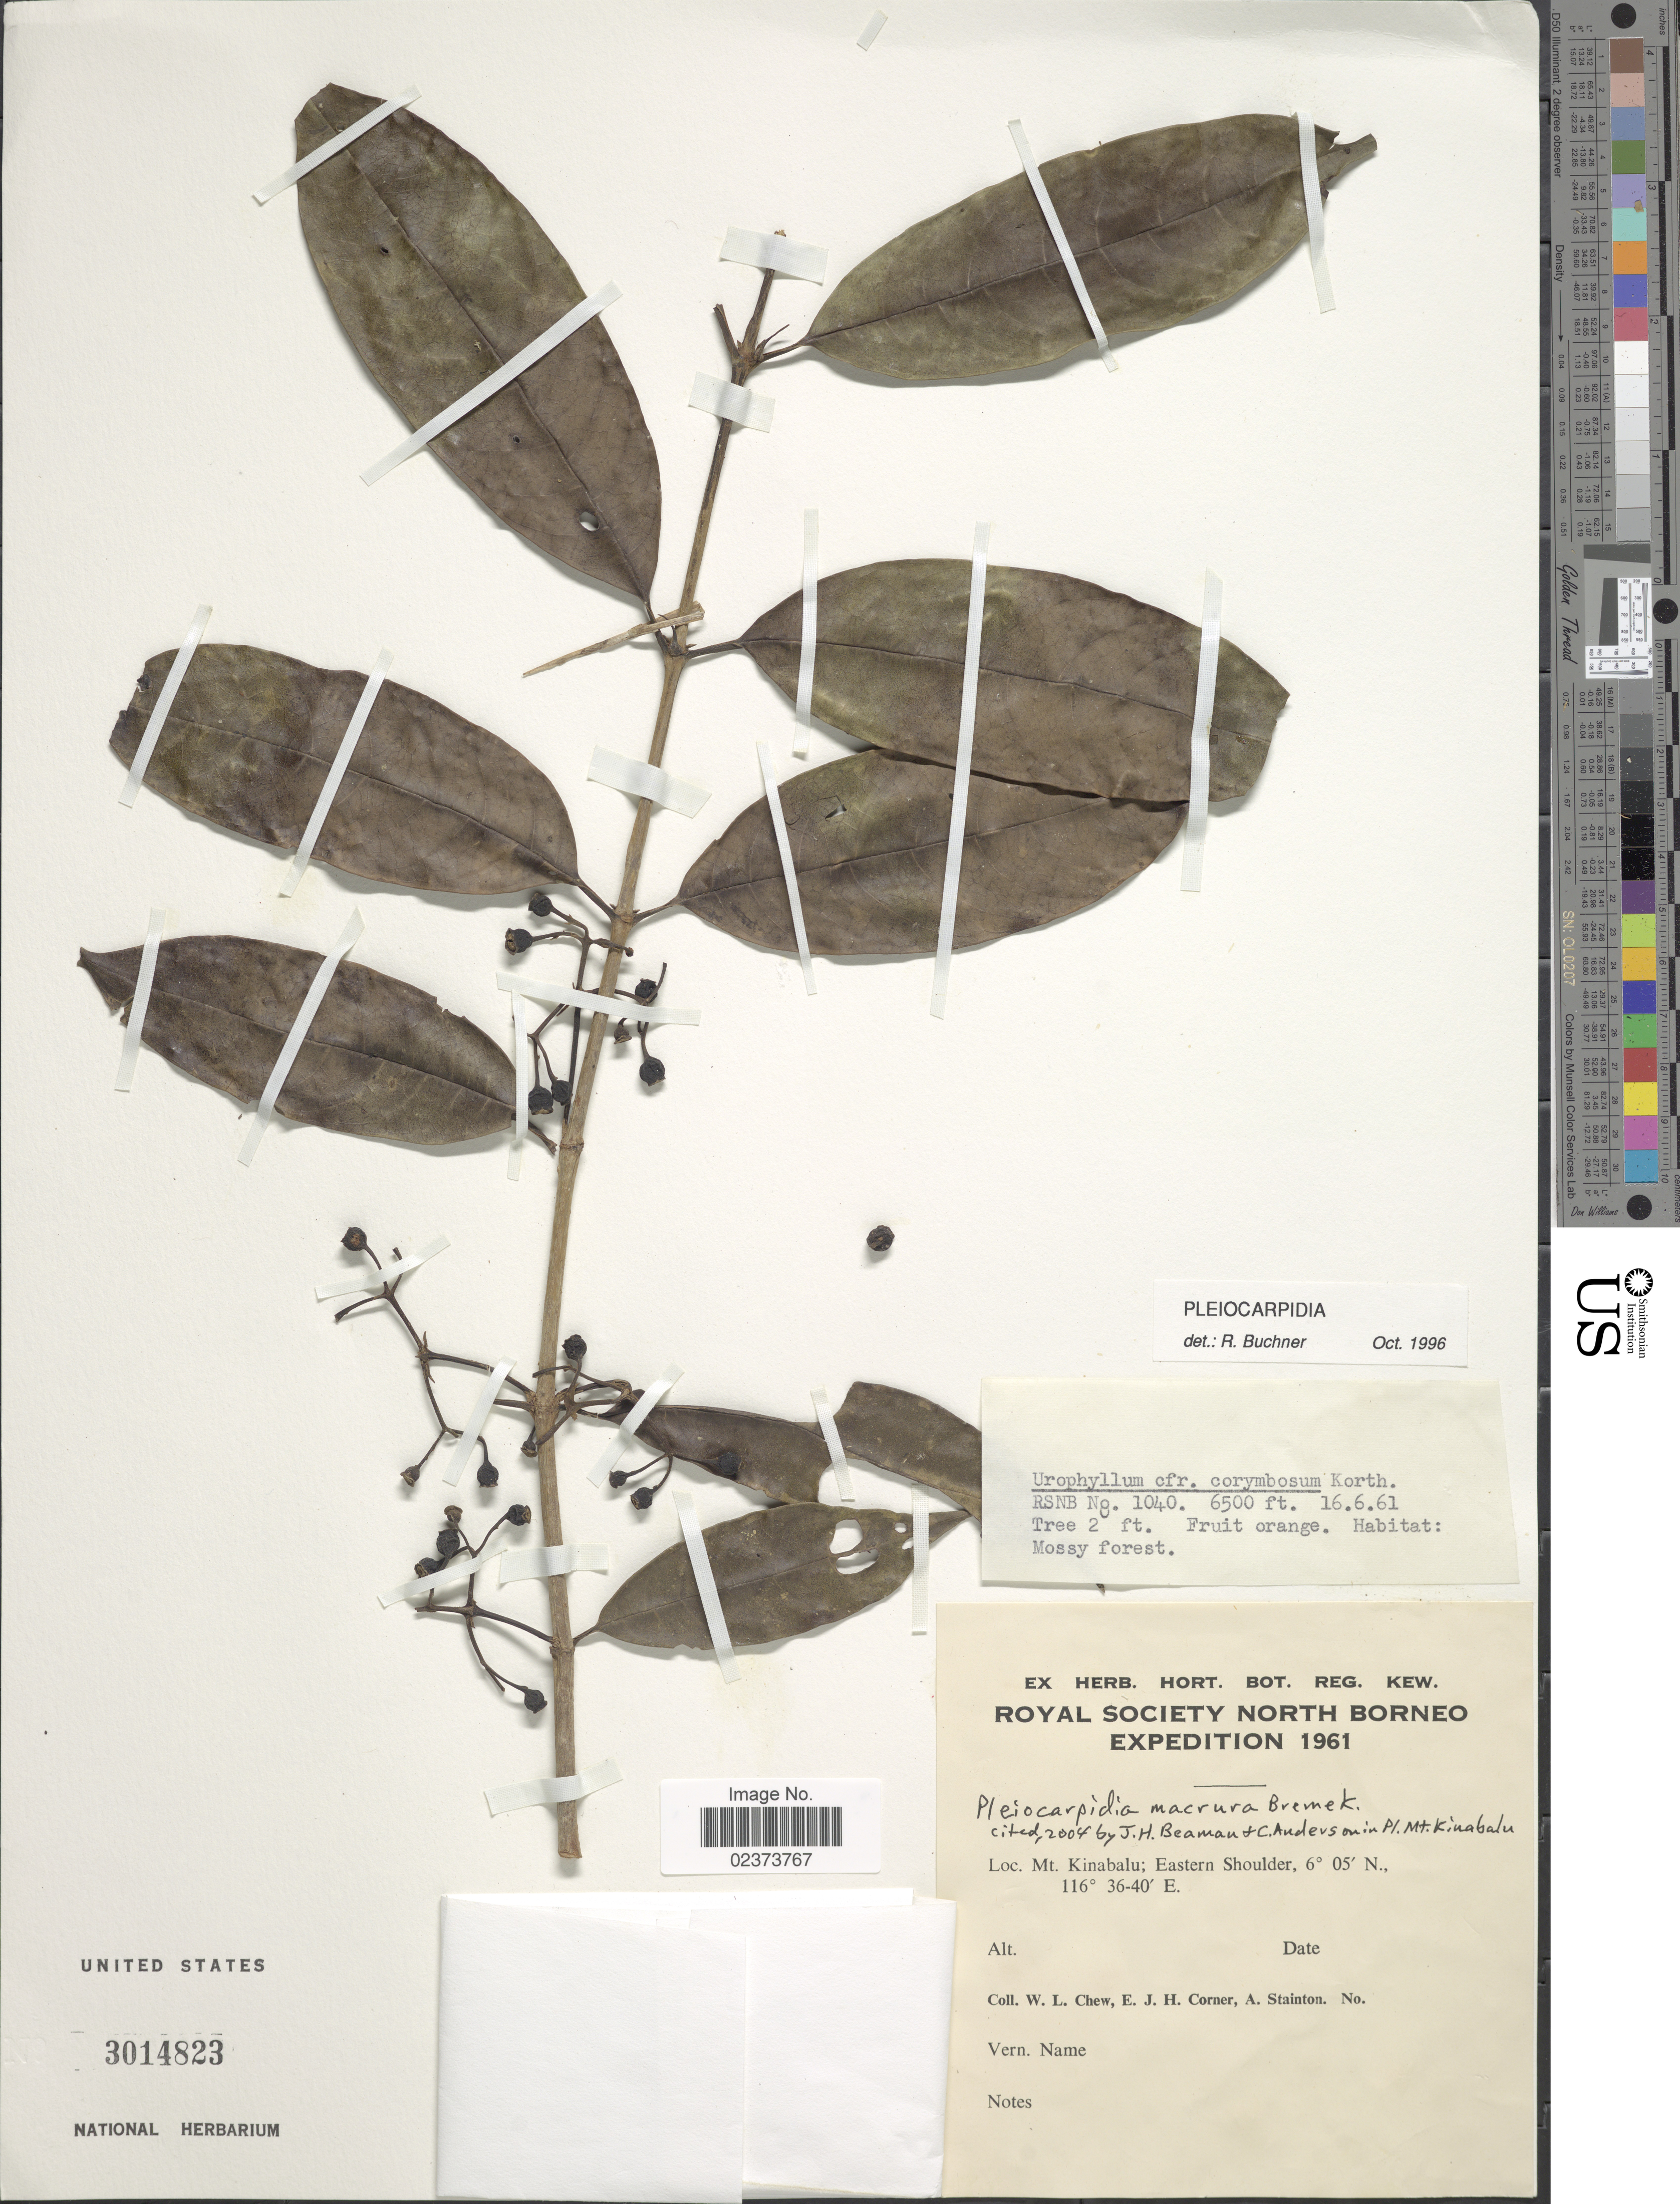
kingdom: Plantae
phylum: Tracheophyta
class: Magnoliopsida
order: Gentianales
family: Rubiaceae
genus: Pleiocarpidia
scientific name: Pleiocarpidia macrura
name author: Bremek.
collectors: W. Chew, E. Corner & A. Stainton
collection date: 1961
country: Malaysia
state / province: Sabah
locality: Mt. Kinabalu: Eastern Shoulder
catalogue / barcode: US 3014823